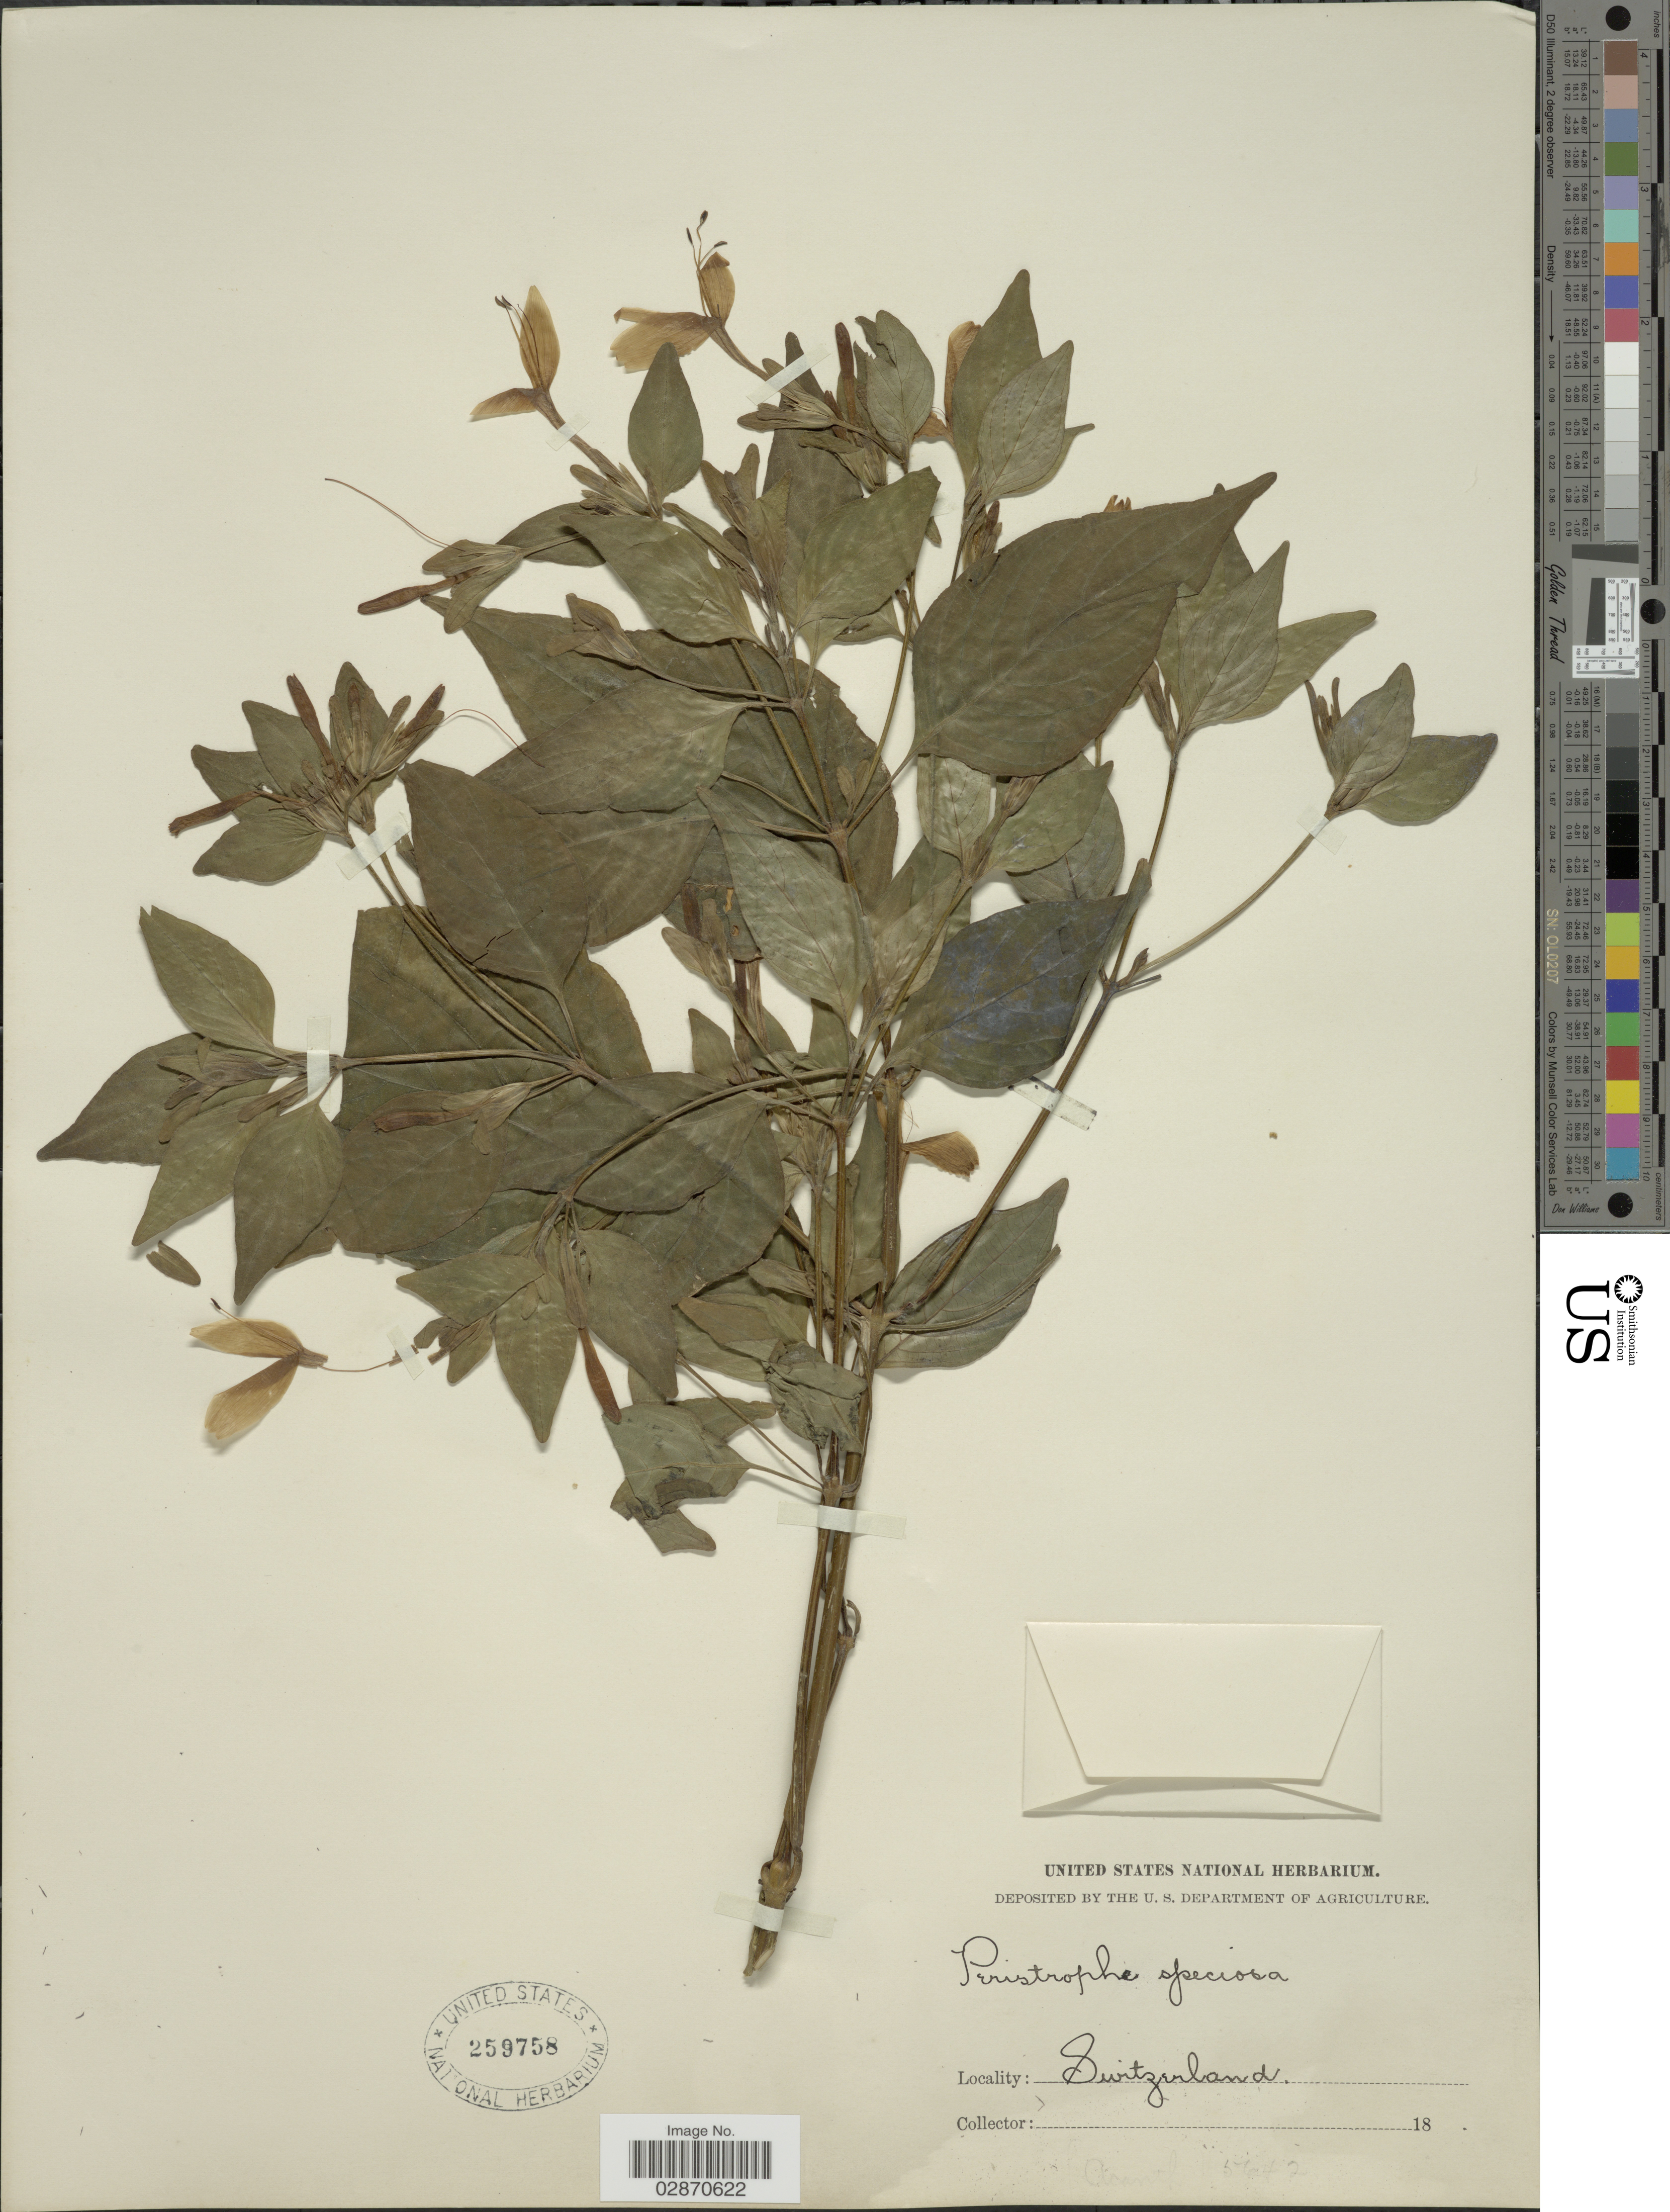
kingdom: Plantae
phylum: Tracheophyta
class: Magnoliopsida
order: Lamiales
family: Acanthaceae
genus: Peristrophe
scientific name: Peristrophe speciosa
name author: Nees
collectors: ex herb. United States National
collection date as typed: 18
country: Switzerland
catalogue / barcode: US 259758